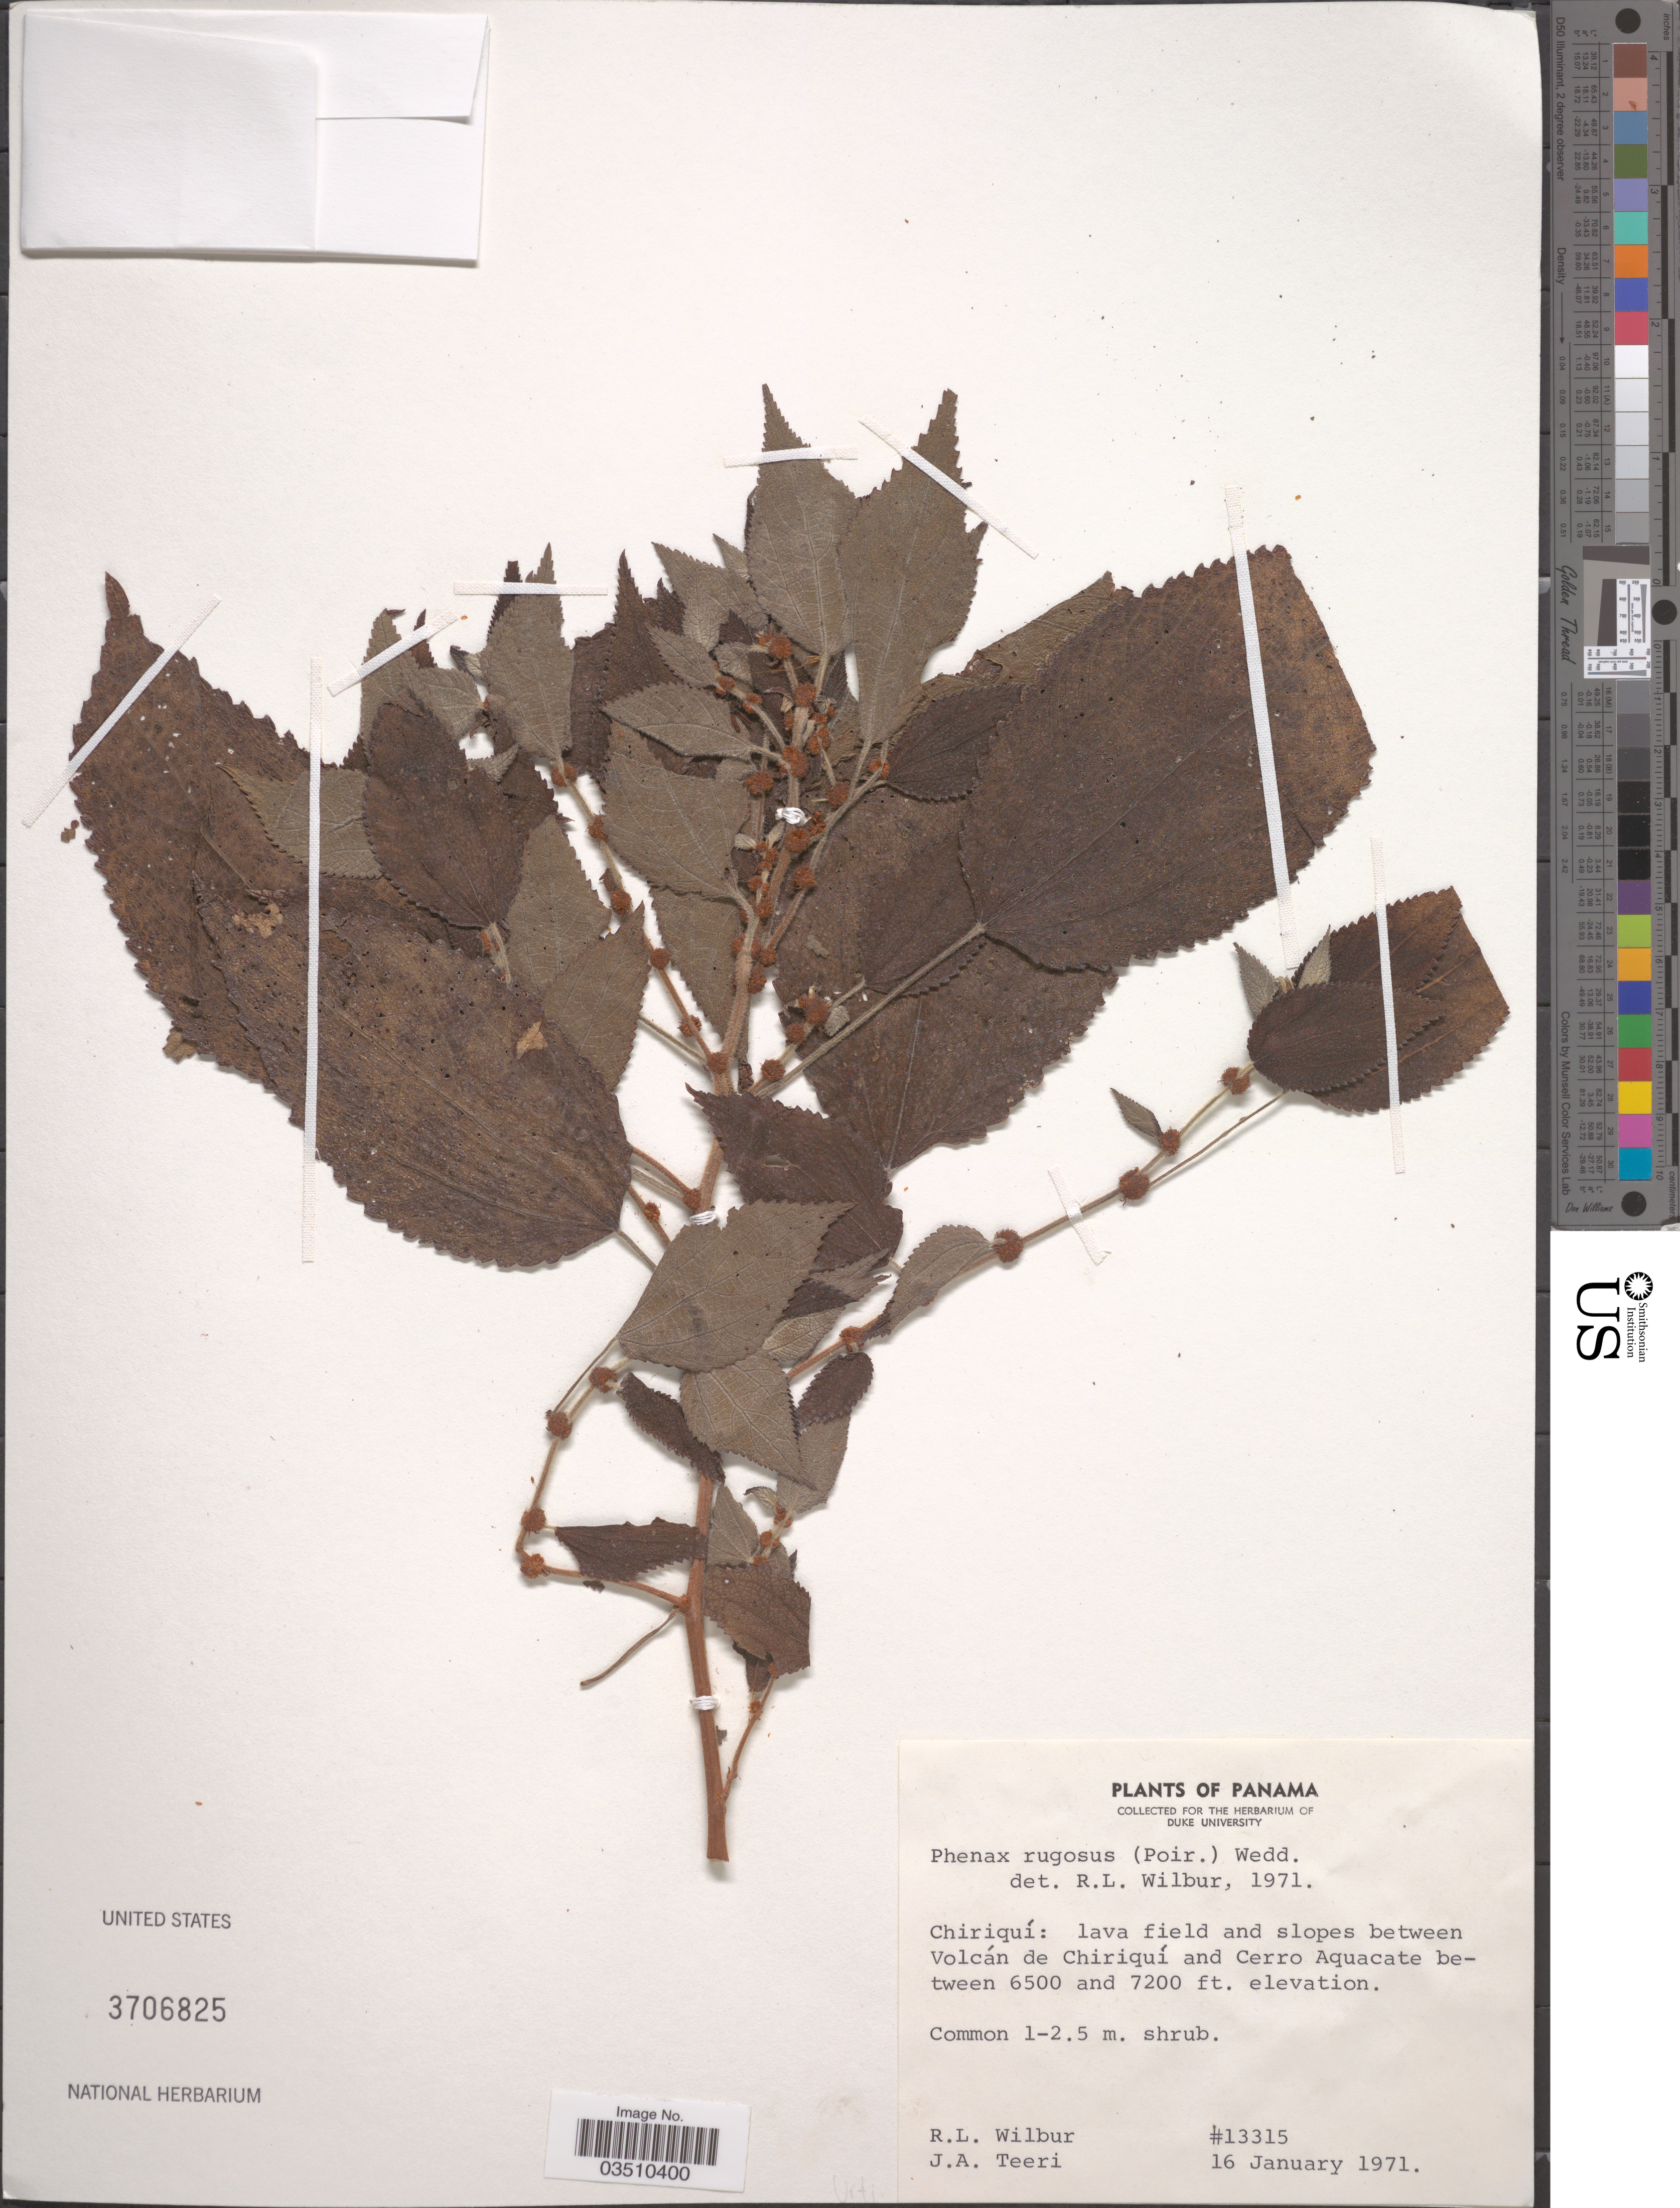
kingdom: Plantae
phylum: Tracheophyta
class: Magnoliopsida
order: Rosales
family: Urticaceae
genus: Phenax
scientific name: Phenax rugosus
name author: (Poir.) Wedd.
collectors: R. L. Wilbur & J. Teeri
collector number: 13315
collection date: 1971-01-16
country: Panama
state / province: Chiriqui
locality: Lava field and slopes between Volcán de Chiriquí and Cerro Aquacate.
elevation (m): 1981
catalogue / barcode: US 3706825